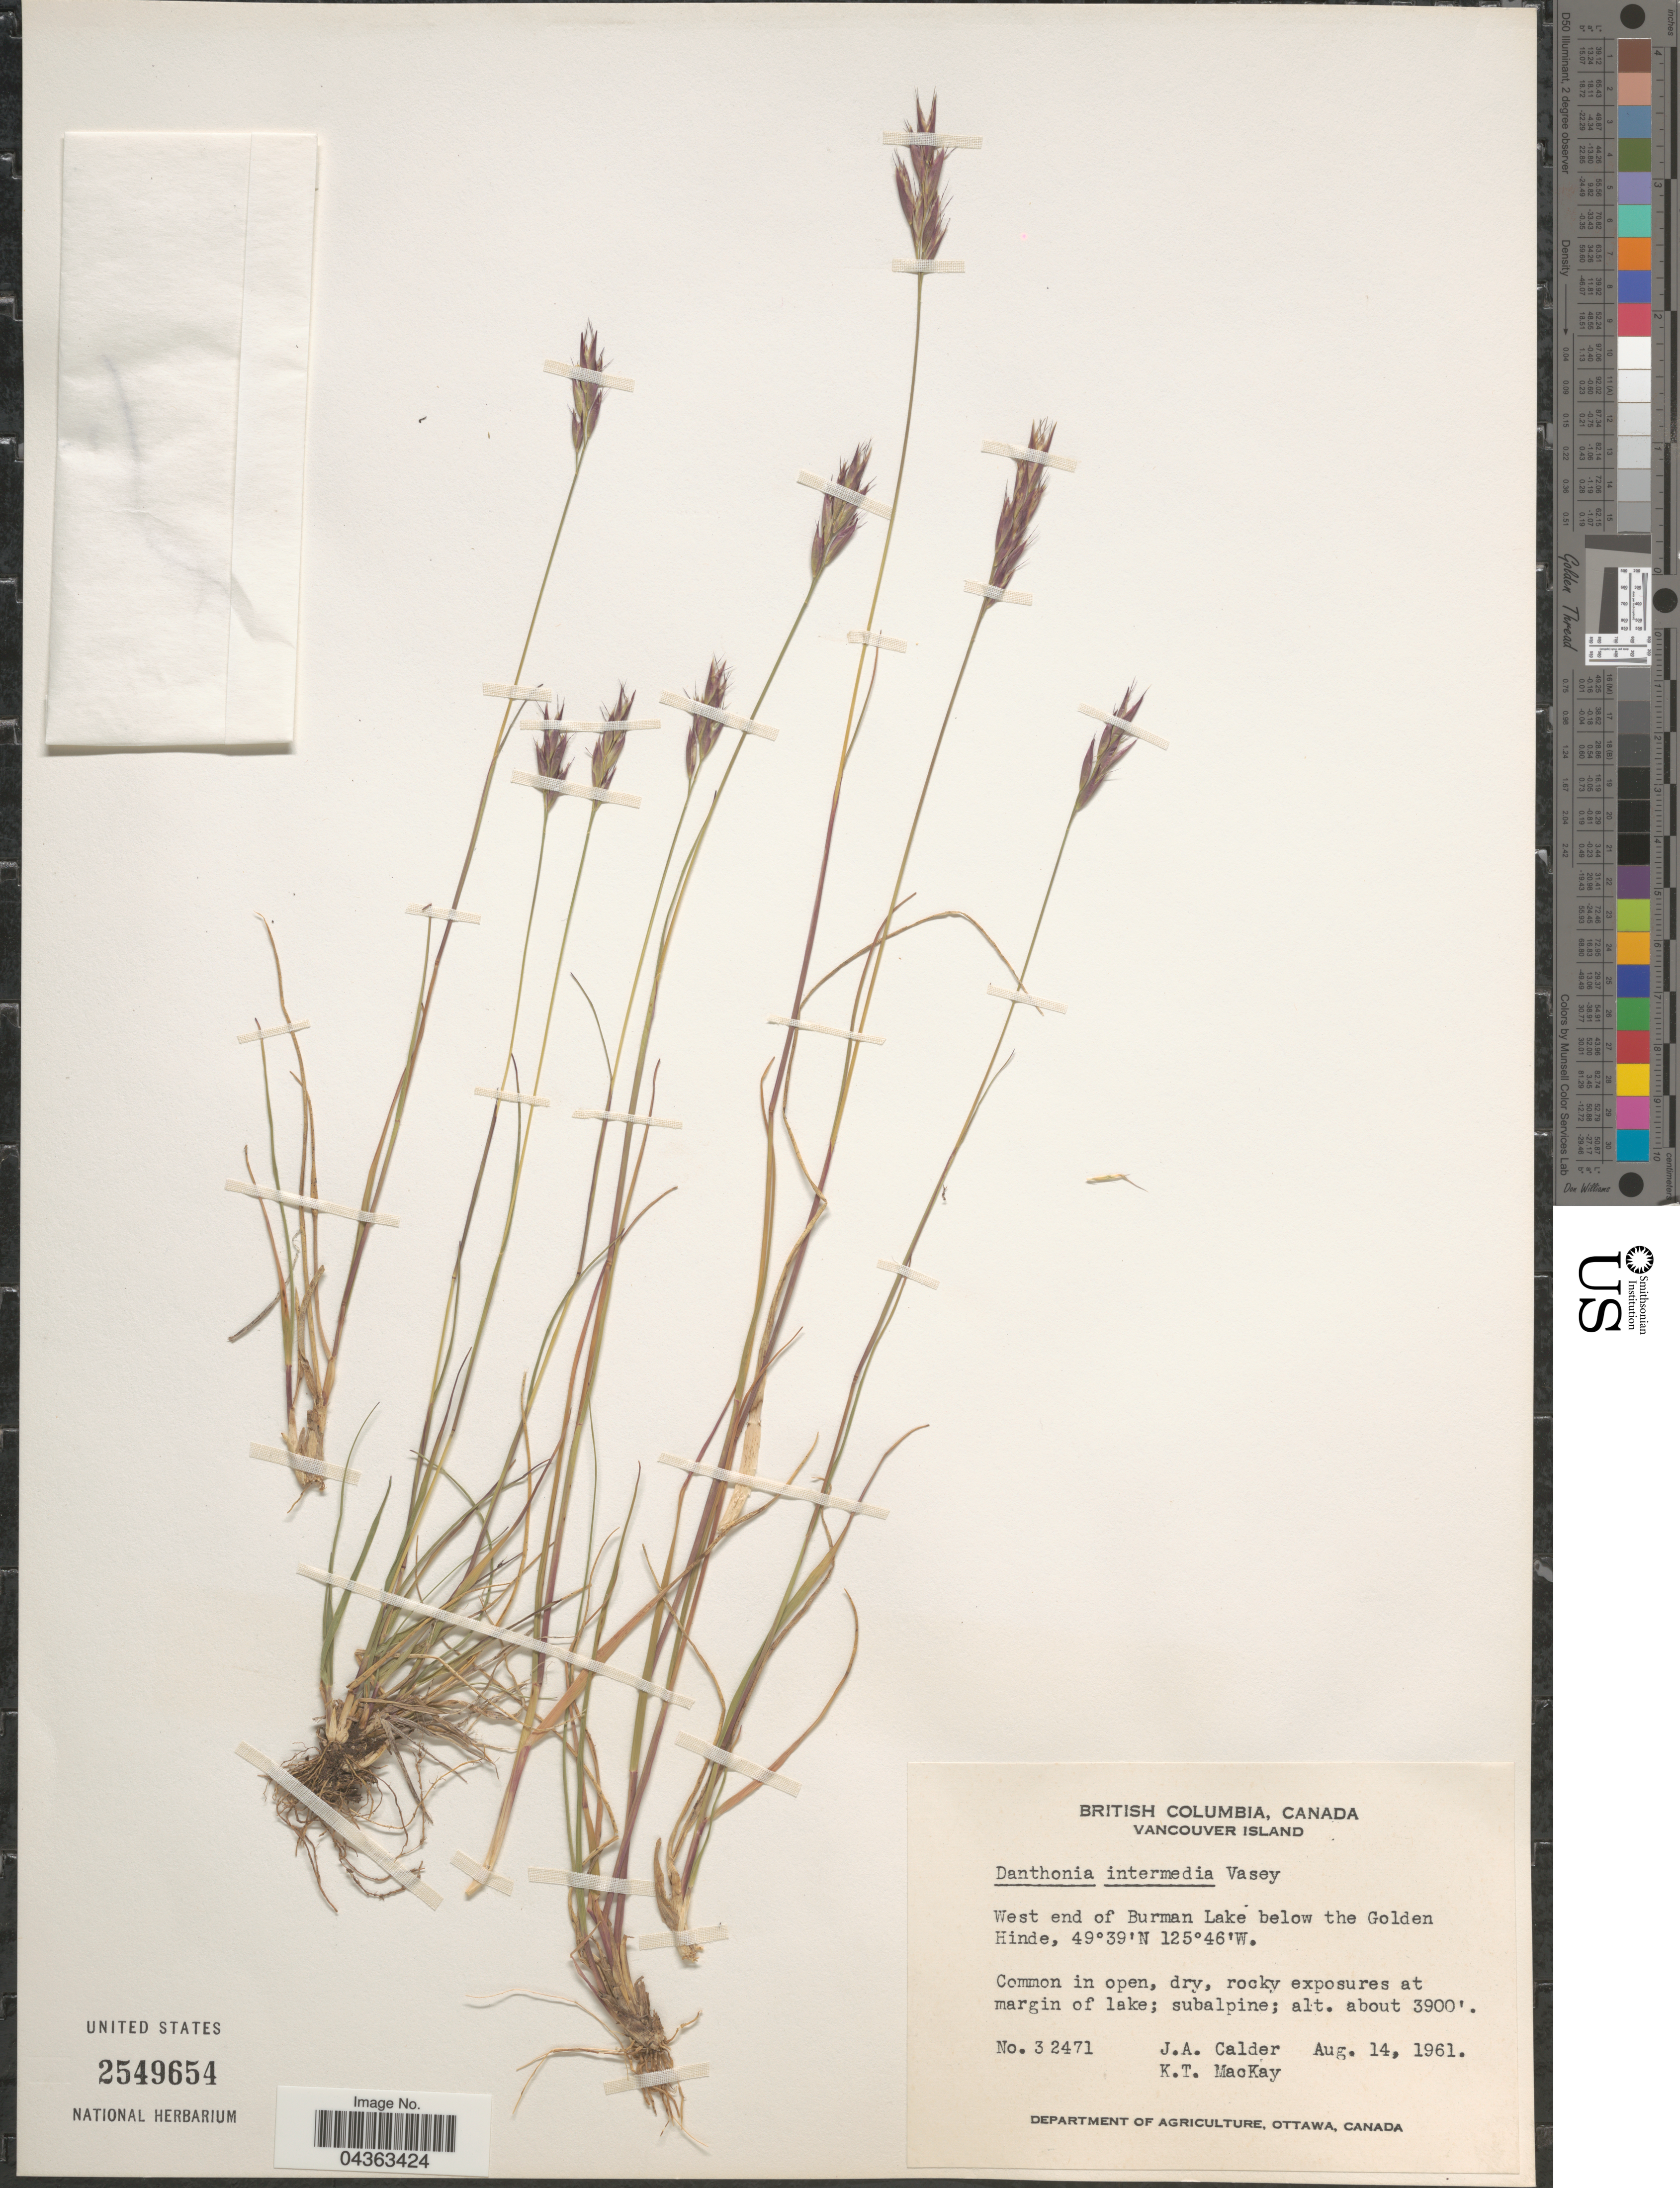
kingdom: Plantae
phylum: Tracheophyta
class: Liliopsida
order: Poales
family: Poaceae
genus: Danthonia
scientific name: Danthonia intermedia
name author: Vasey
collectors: K. T. Mackay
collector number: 32471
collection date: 1961-08-14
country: Canada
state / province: British Columbia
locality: Vancouver Island. West end of Burman Lake below the Golden Hinde. Common in open, dry, rocky exposures at margin of lake; subalpine.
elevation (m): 1189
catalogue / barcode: US 2549654